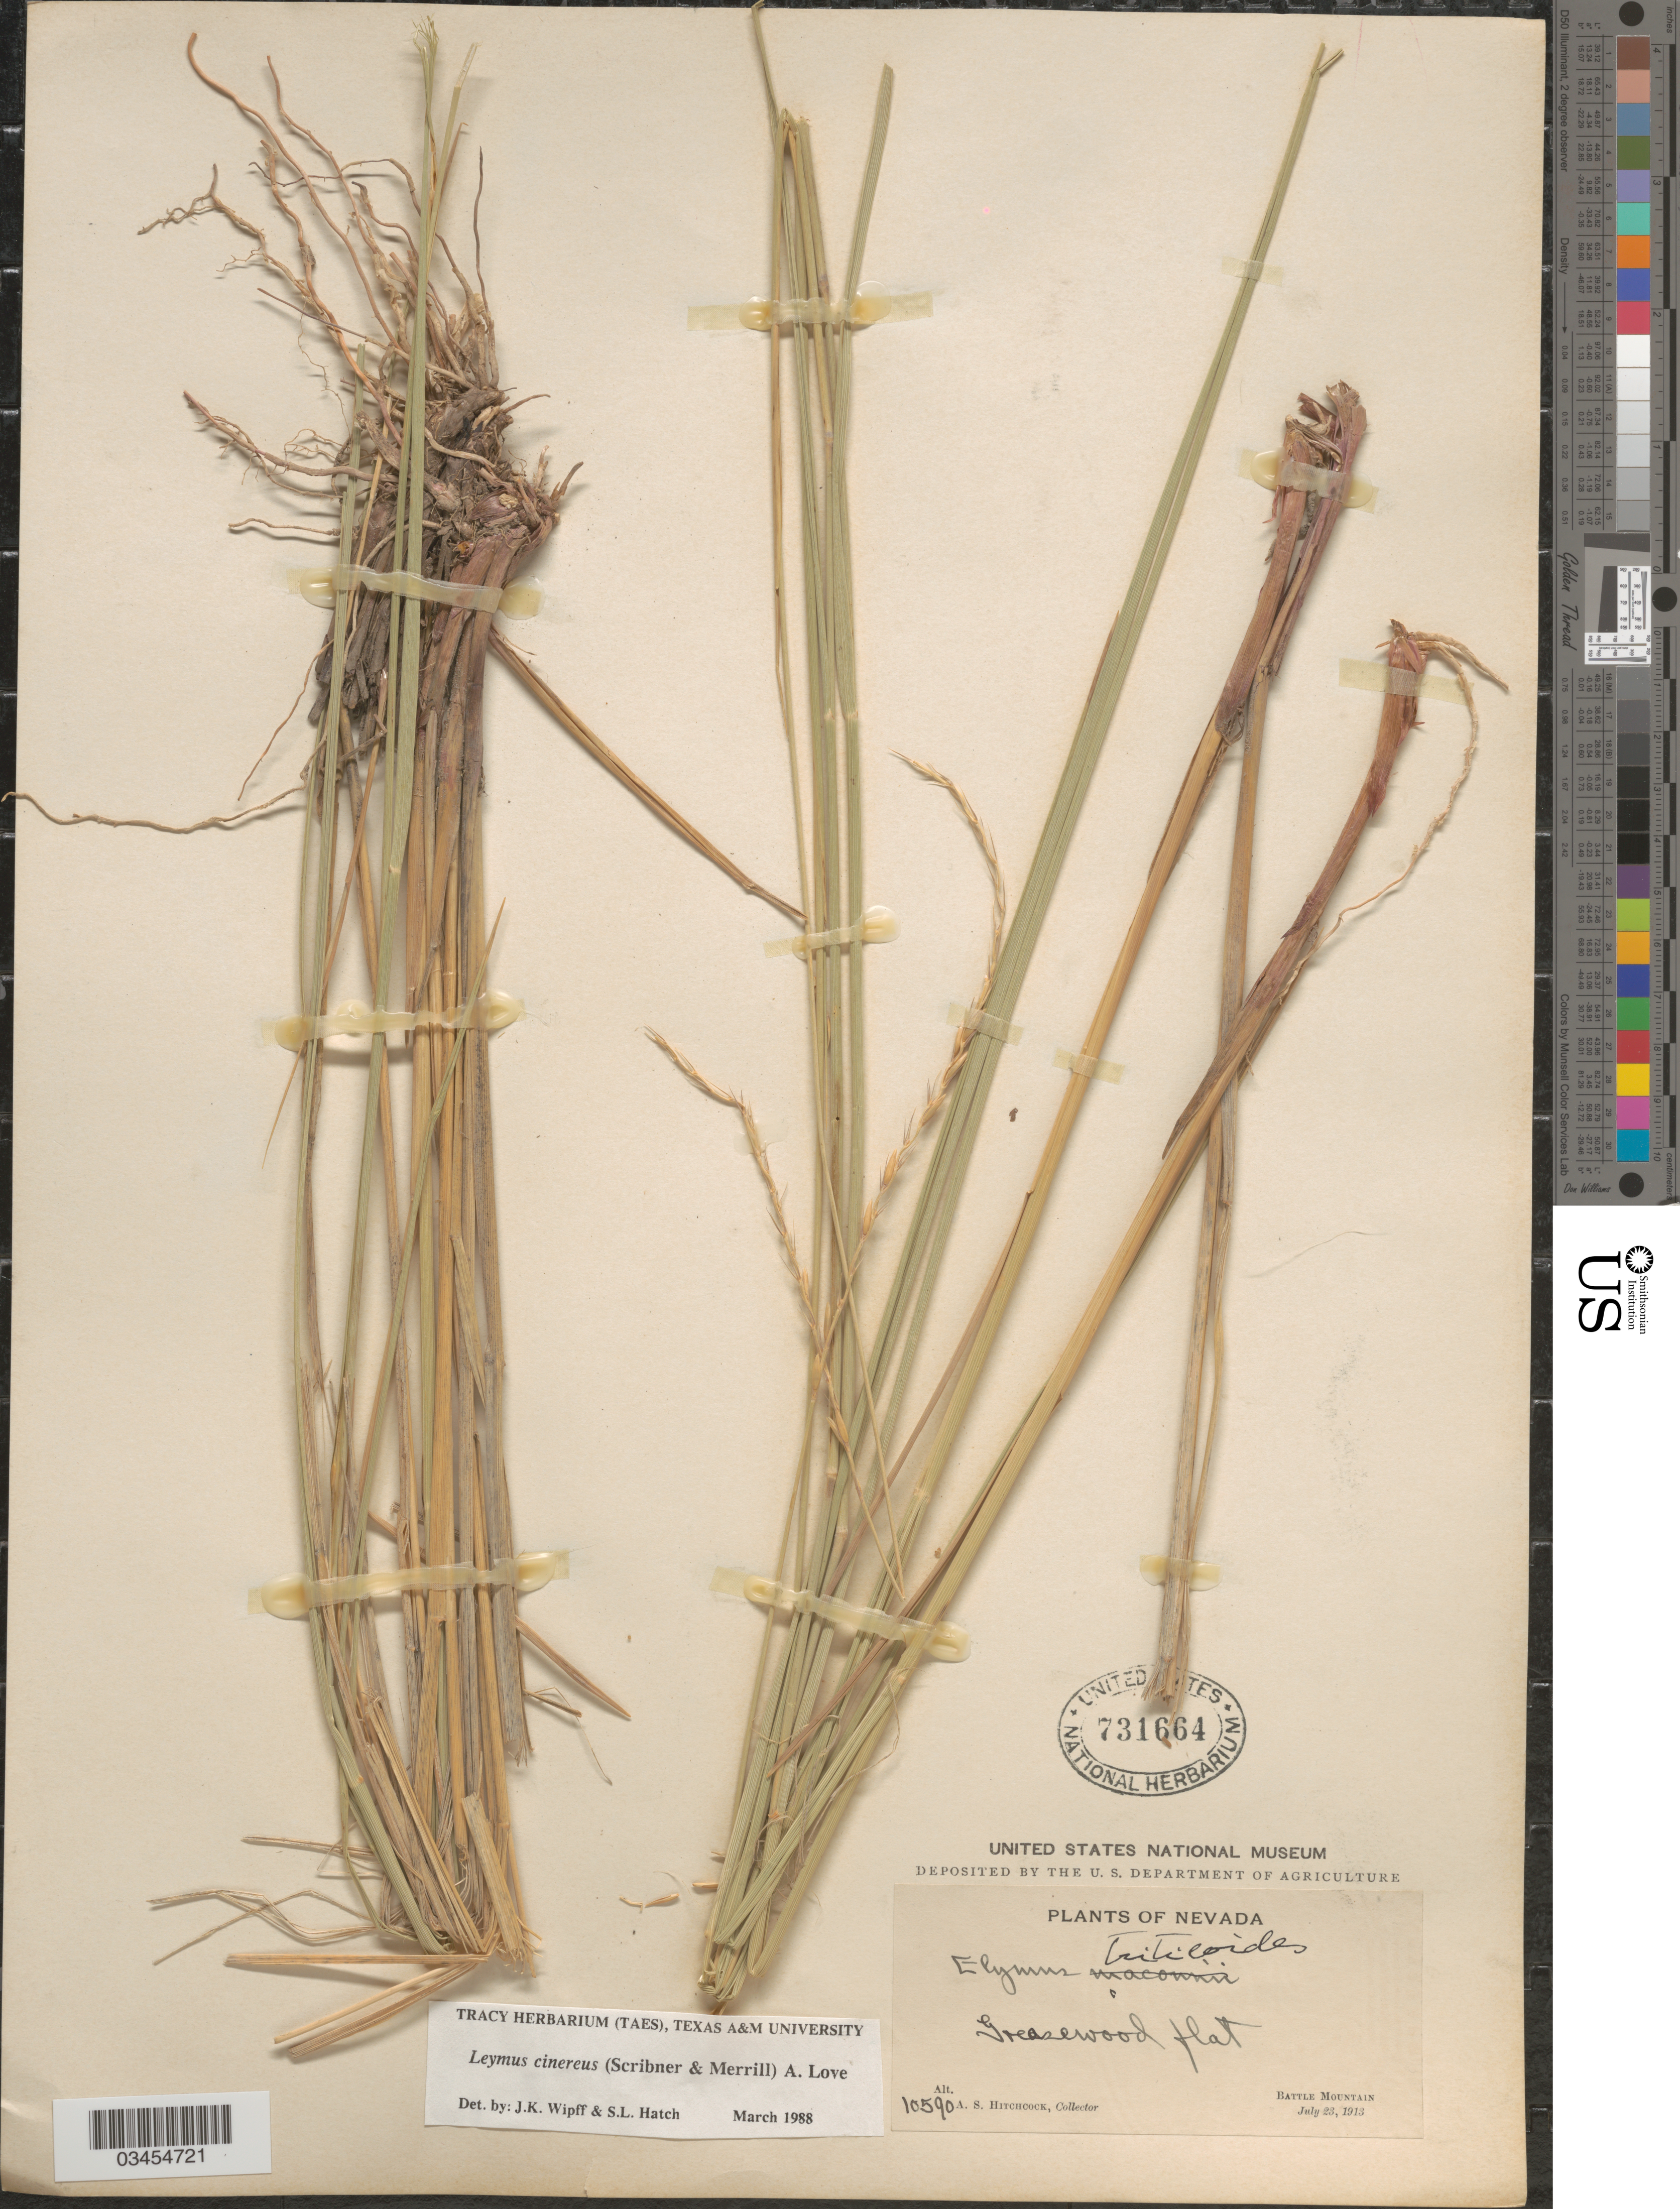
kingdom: Plantae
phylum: Tracheophyta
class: Liliopsida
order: Poales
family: Poaceae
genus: Leymus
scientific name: Leymus cinereus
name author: (Scribn. & Merr.) Á. Löve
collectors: A. S. Hitchcock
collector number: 10590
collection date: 1913-07-23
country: United States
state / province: Nevada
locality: Greasewood flat. Battle Mountain.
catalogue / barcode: US 731664